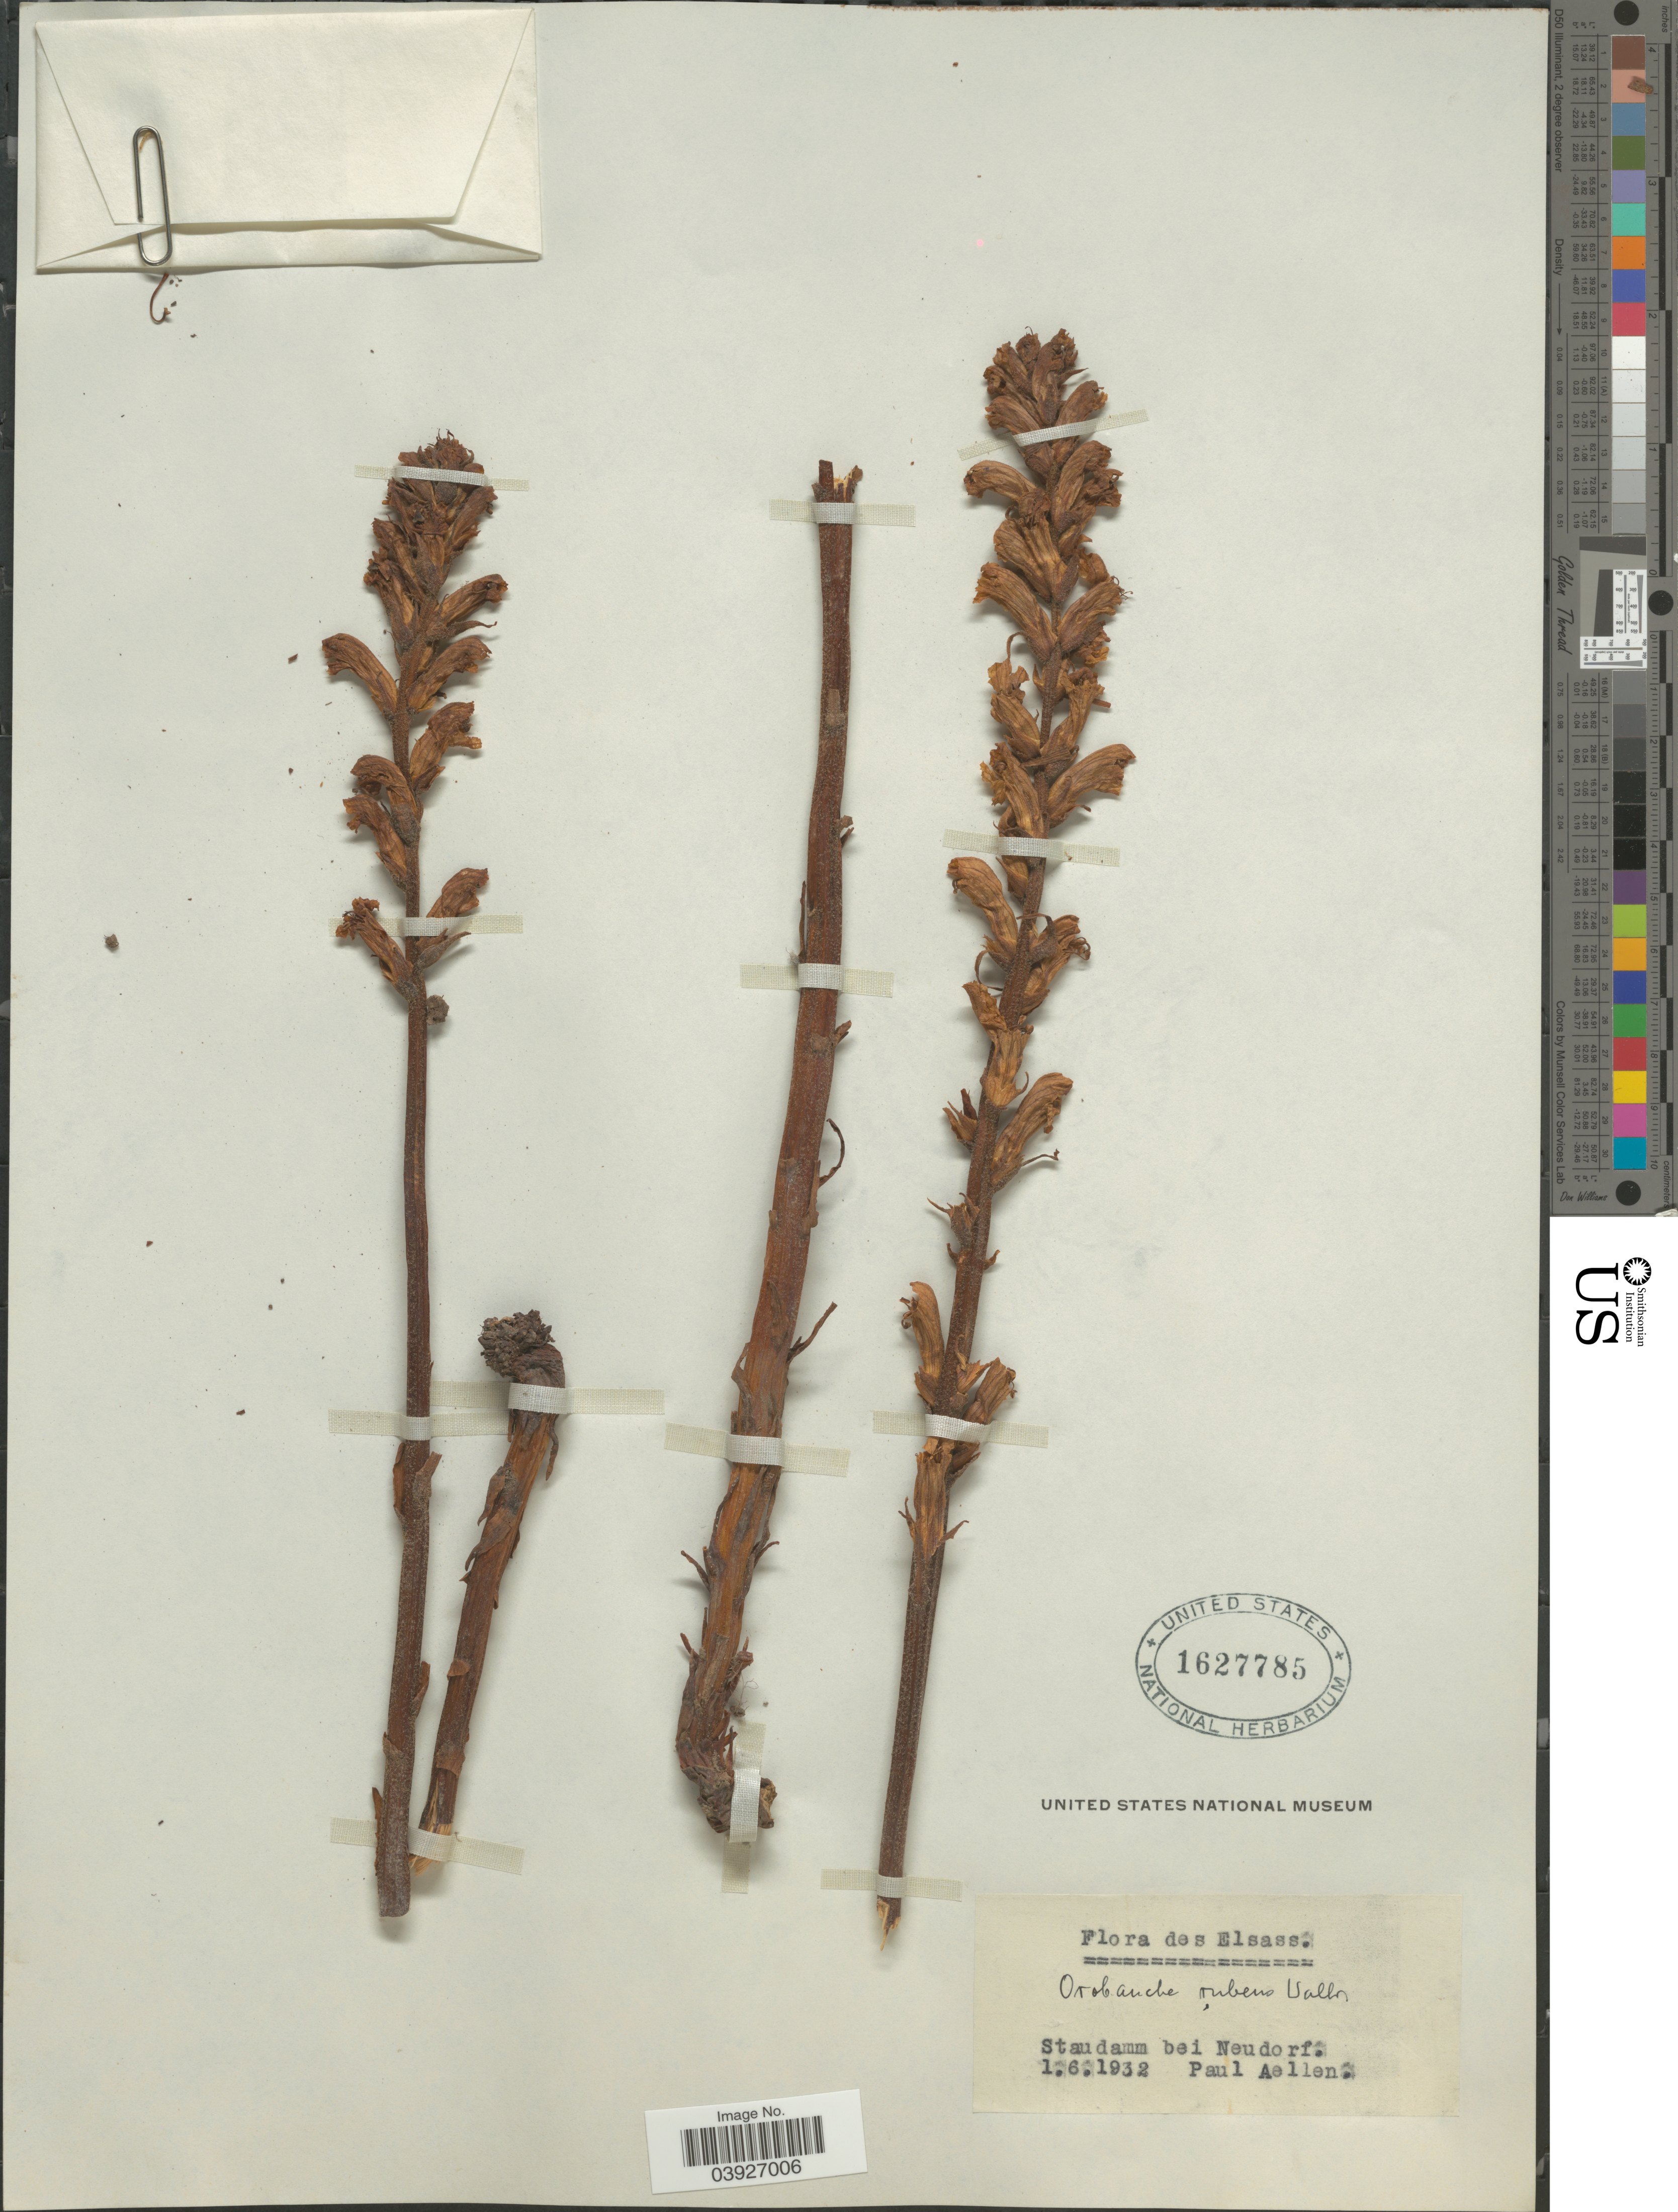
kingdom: Plantae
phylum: Tracheophyta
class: Magnoliopsida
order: Lamiales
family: Orobanchaceae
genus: Orobanche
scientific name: Orobanche rubens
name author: Wallr.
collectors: P. Aellen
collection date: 1932-06-01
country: Germany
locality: Elsass. Staudamm bei Neudorf.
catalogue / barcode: US 1627785